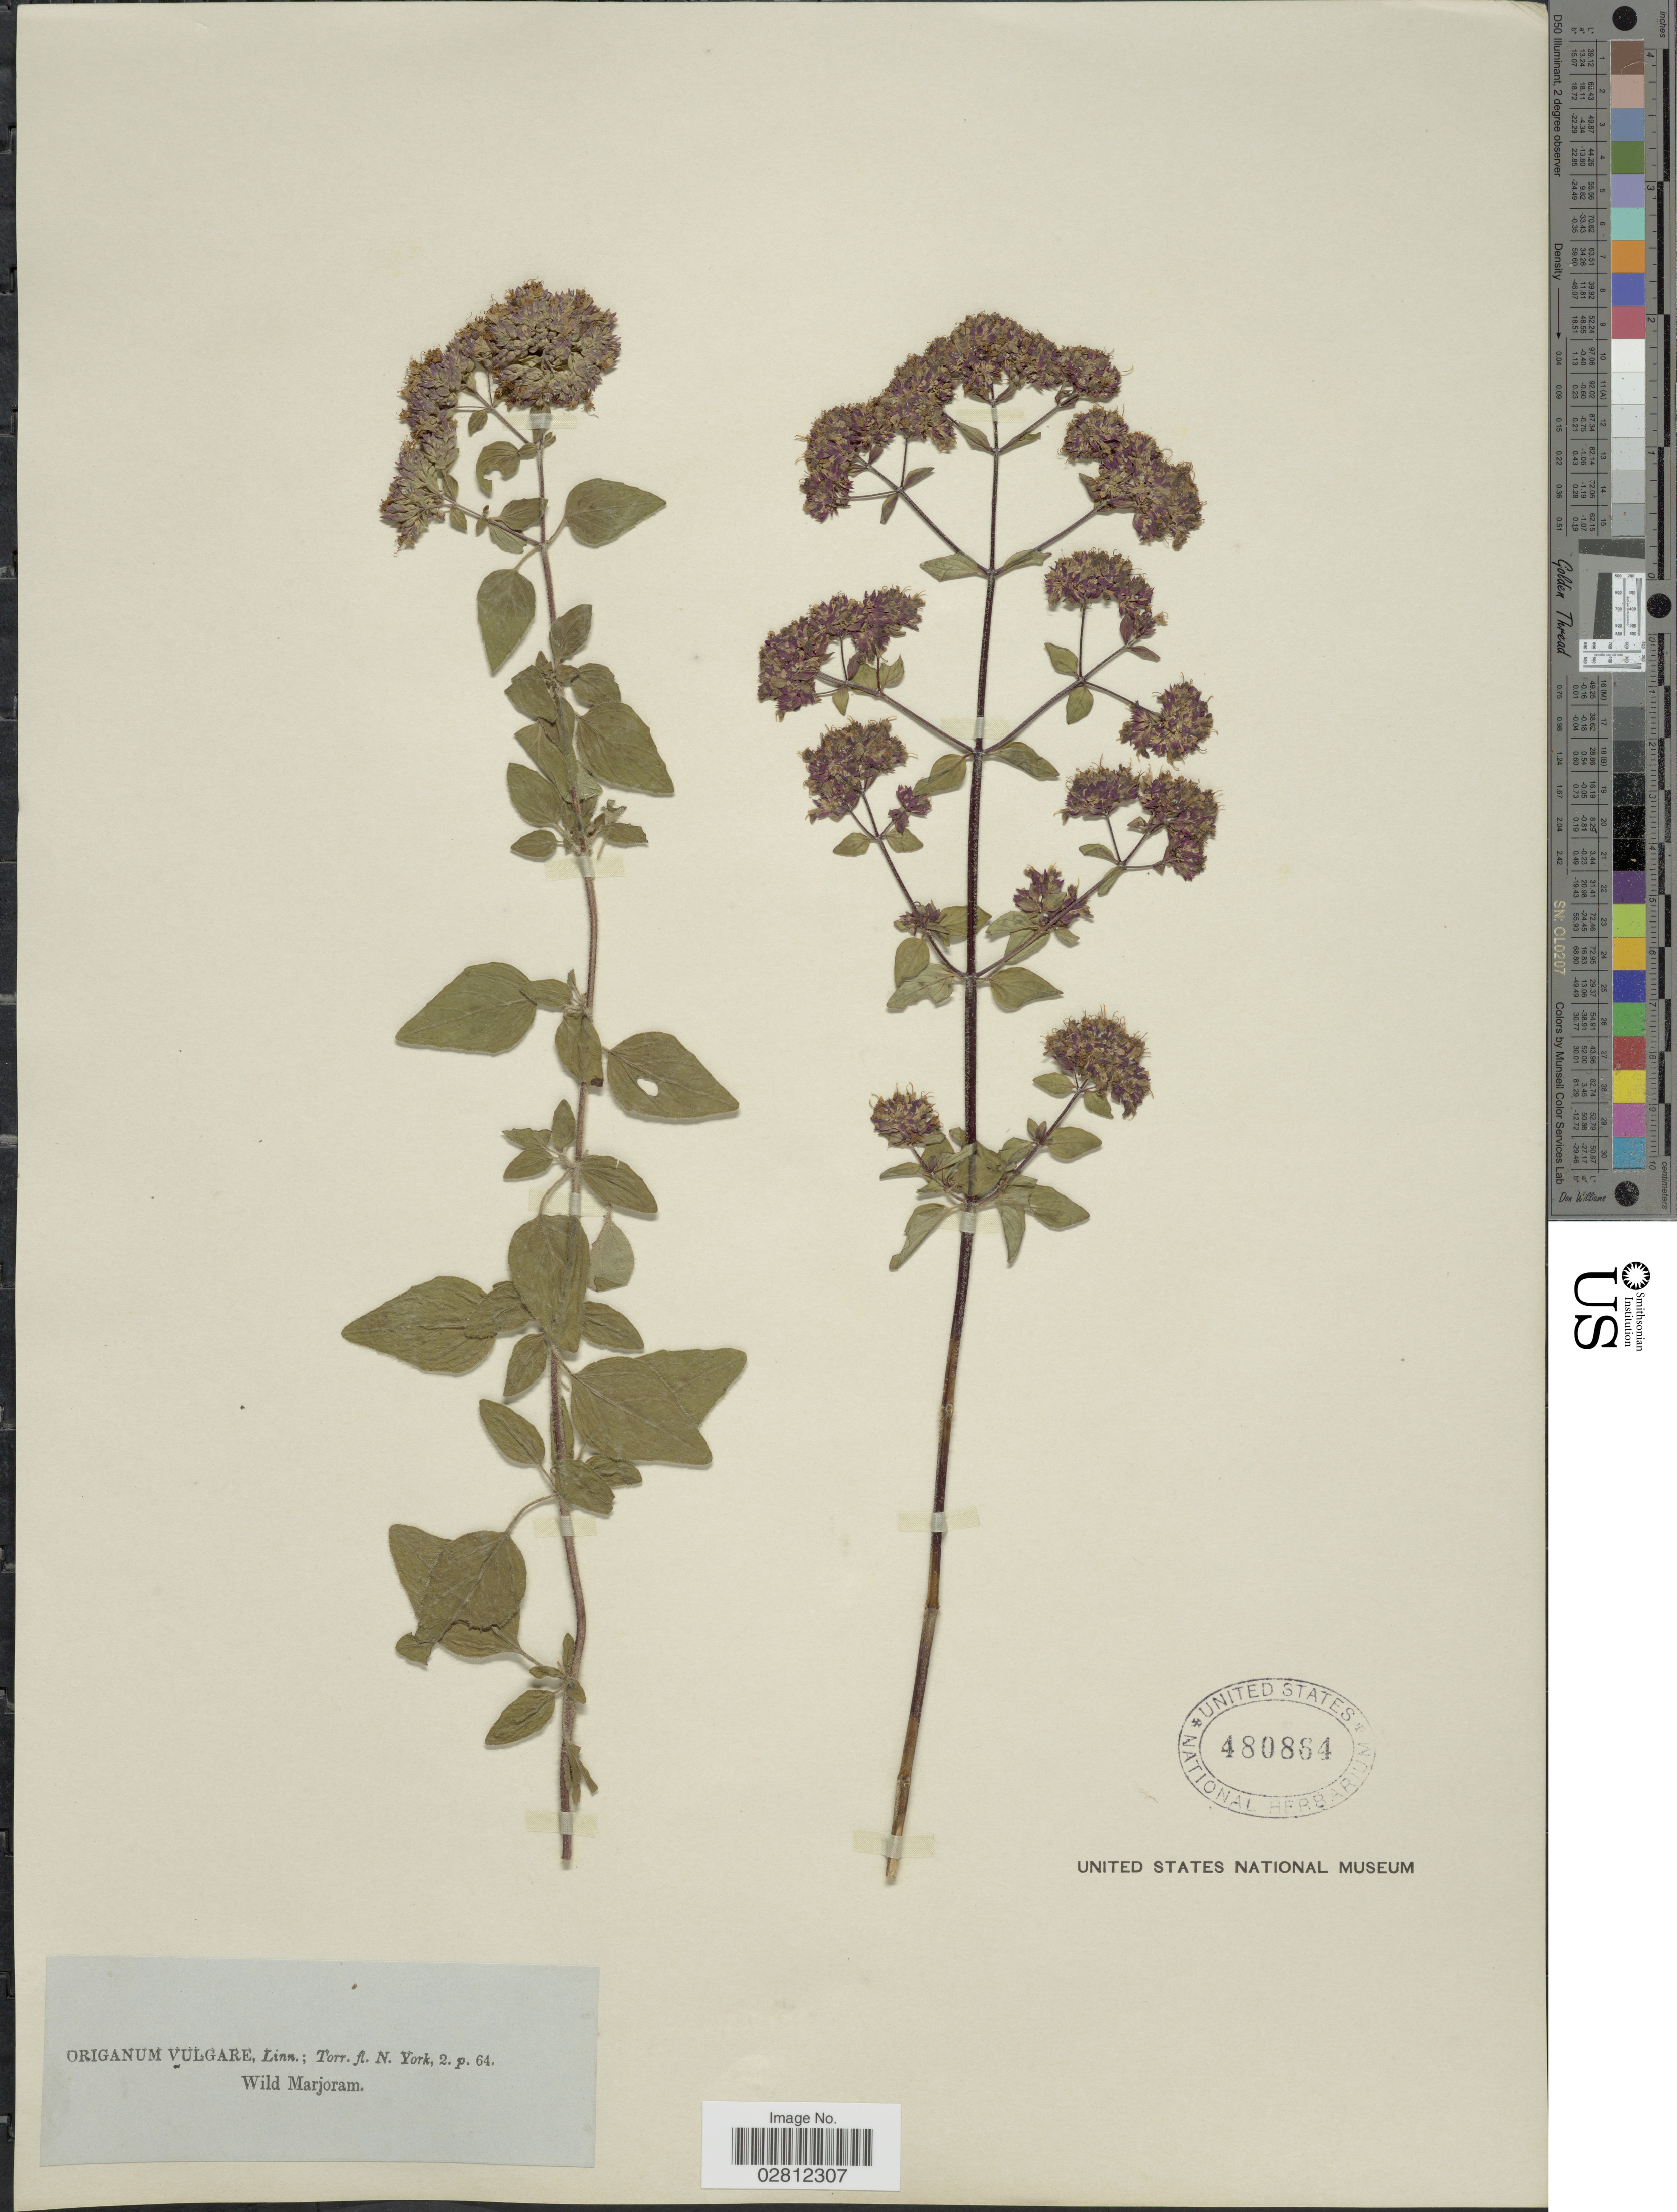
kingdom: Plantae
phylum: Tracheophyta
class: Magnoliopsida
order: Lamiales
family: Lamiaceae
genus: Origanum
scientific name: Origanum vulgare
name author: L.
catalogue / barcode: US 480884